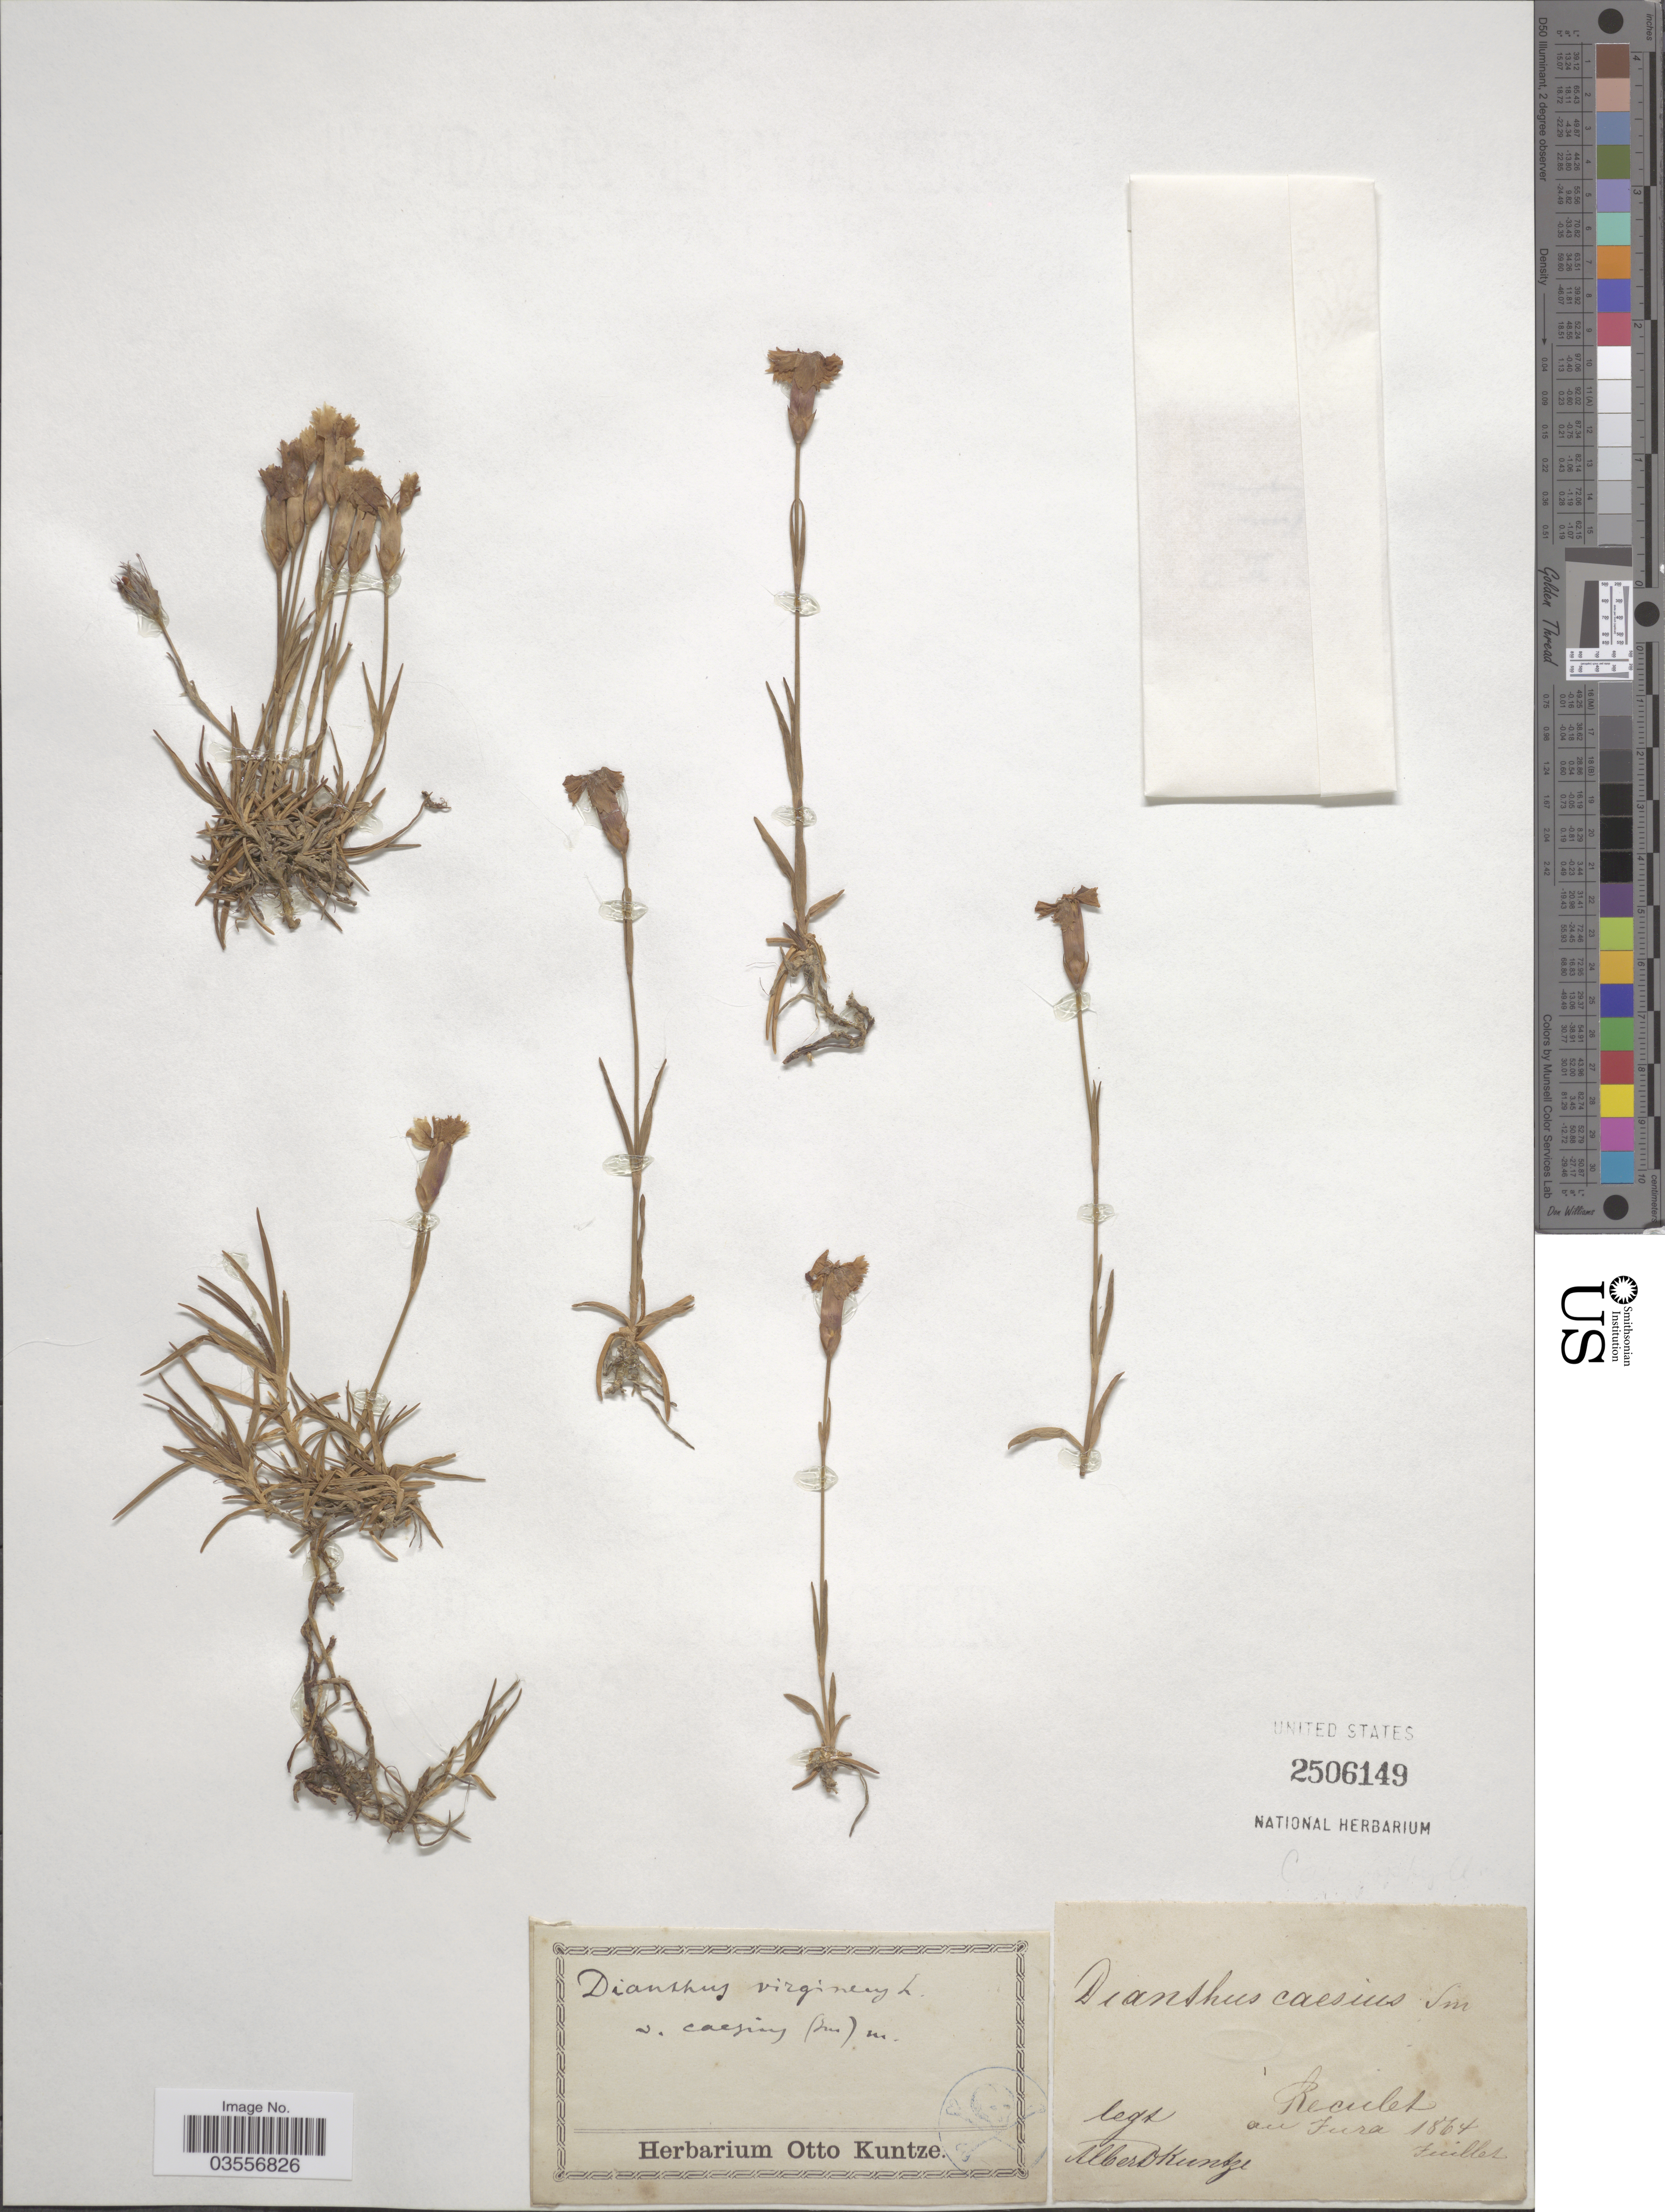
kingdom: Plantae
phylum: Tracheophyta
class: Magnoliopsida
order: Caryophyllales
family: Caryophyllaceae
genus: Dianthus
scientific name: Dianthus virgineus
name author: Hablitz ex M. Bieb.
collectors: A. Kuntze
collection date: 1864-07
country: Switzerland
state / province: Jura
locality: Au Jura.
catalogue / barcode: US 2506149